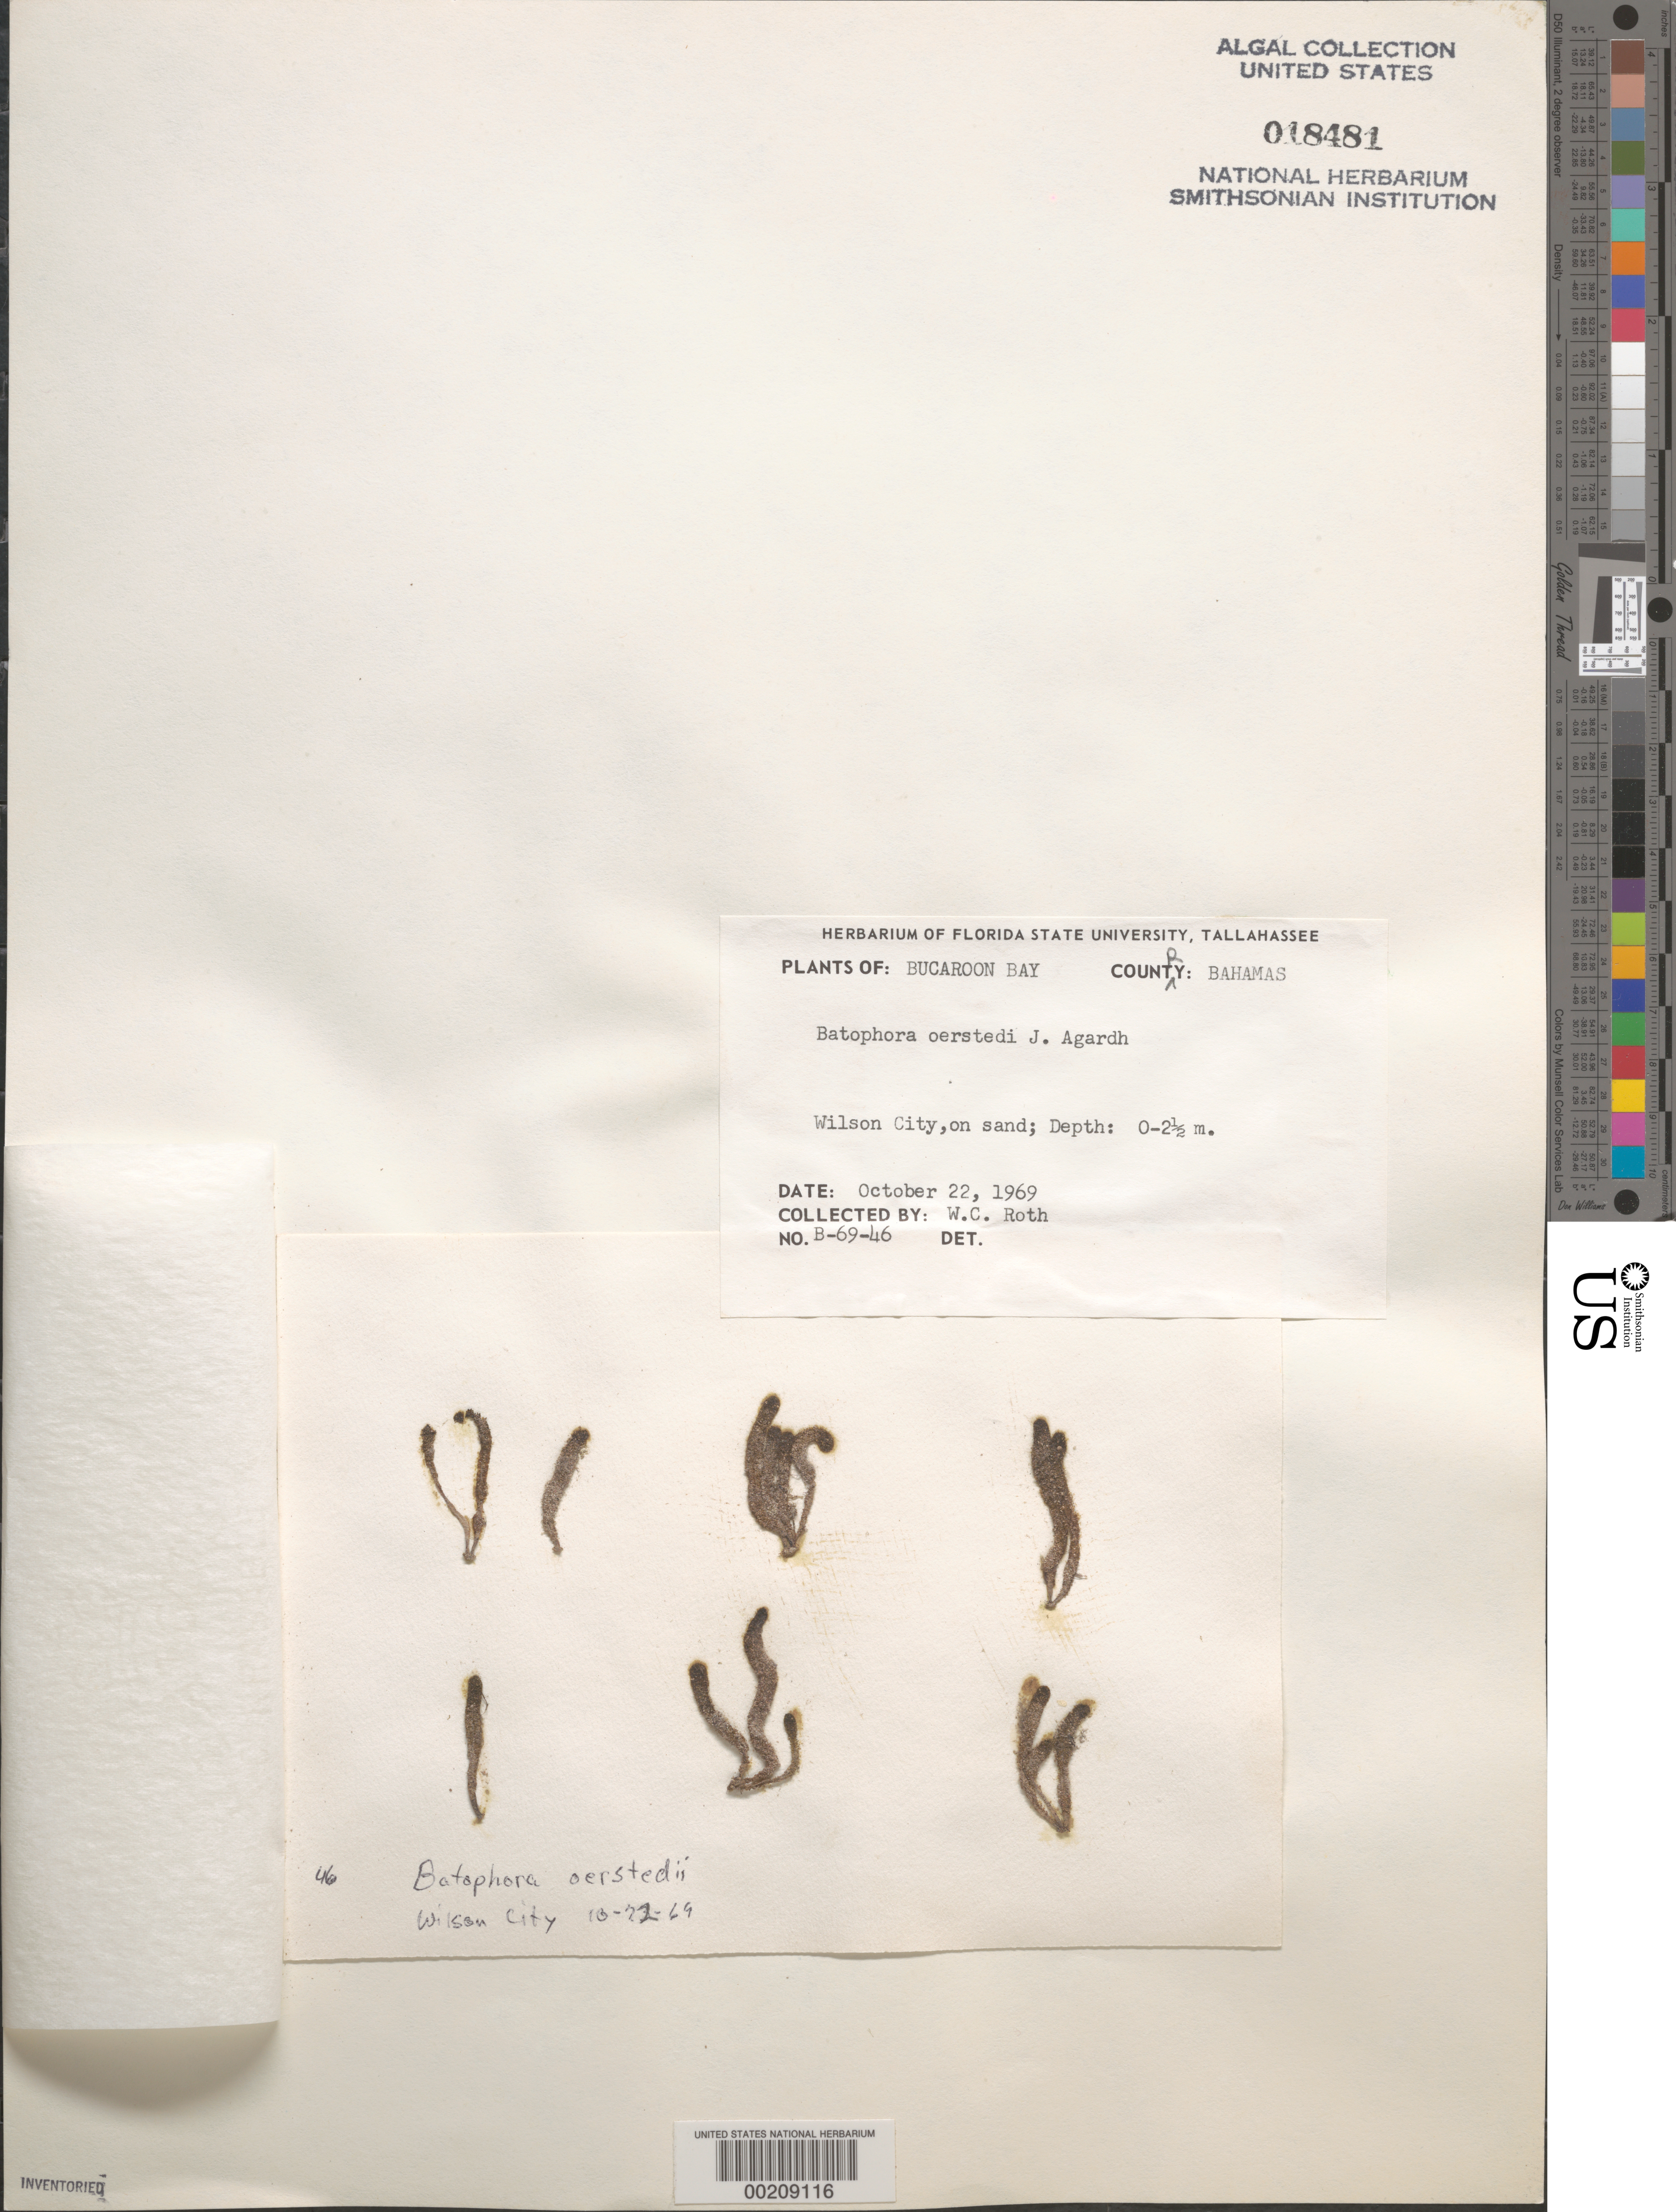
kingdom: Plantae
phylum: Chlorophyta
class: Ulvophyceae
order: Dasycladales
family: Dasycladaceae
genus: Batophora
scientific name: Batophora oerstedii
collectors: W. C. Roth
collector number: B-69-46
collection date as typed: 22 Oct 1969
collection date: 1969-10-22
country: Bahamas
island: Great Abaco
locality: Wilson City, Buckaroon Bay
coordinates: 26 22'00" N, 77 02'00" W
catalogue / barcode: US 18481